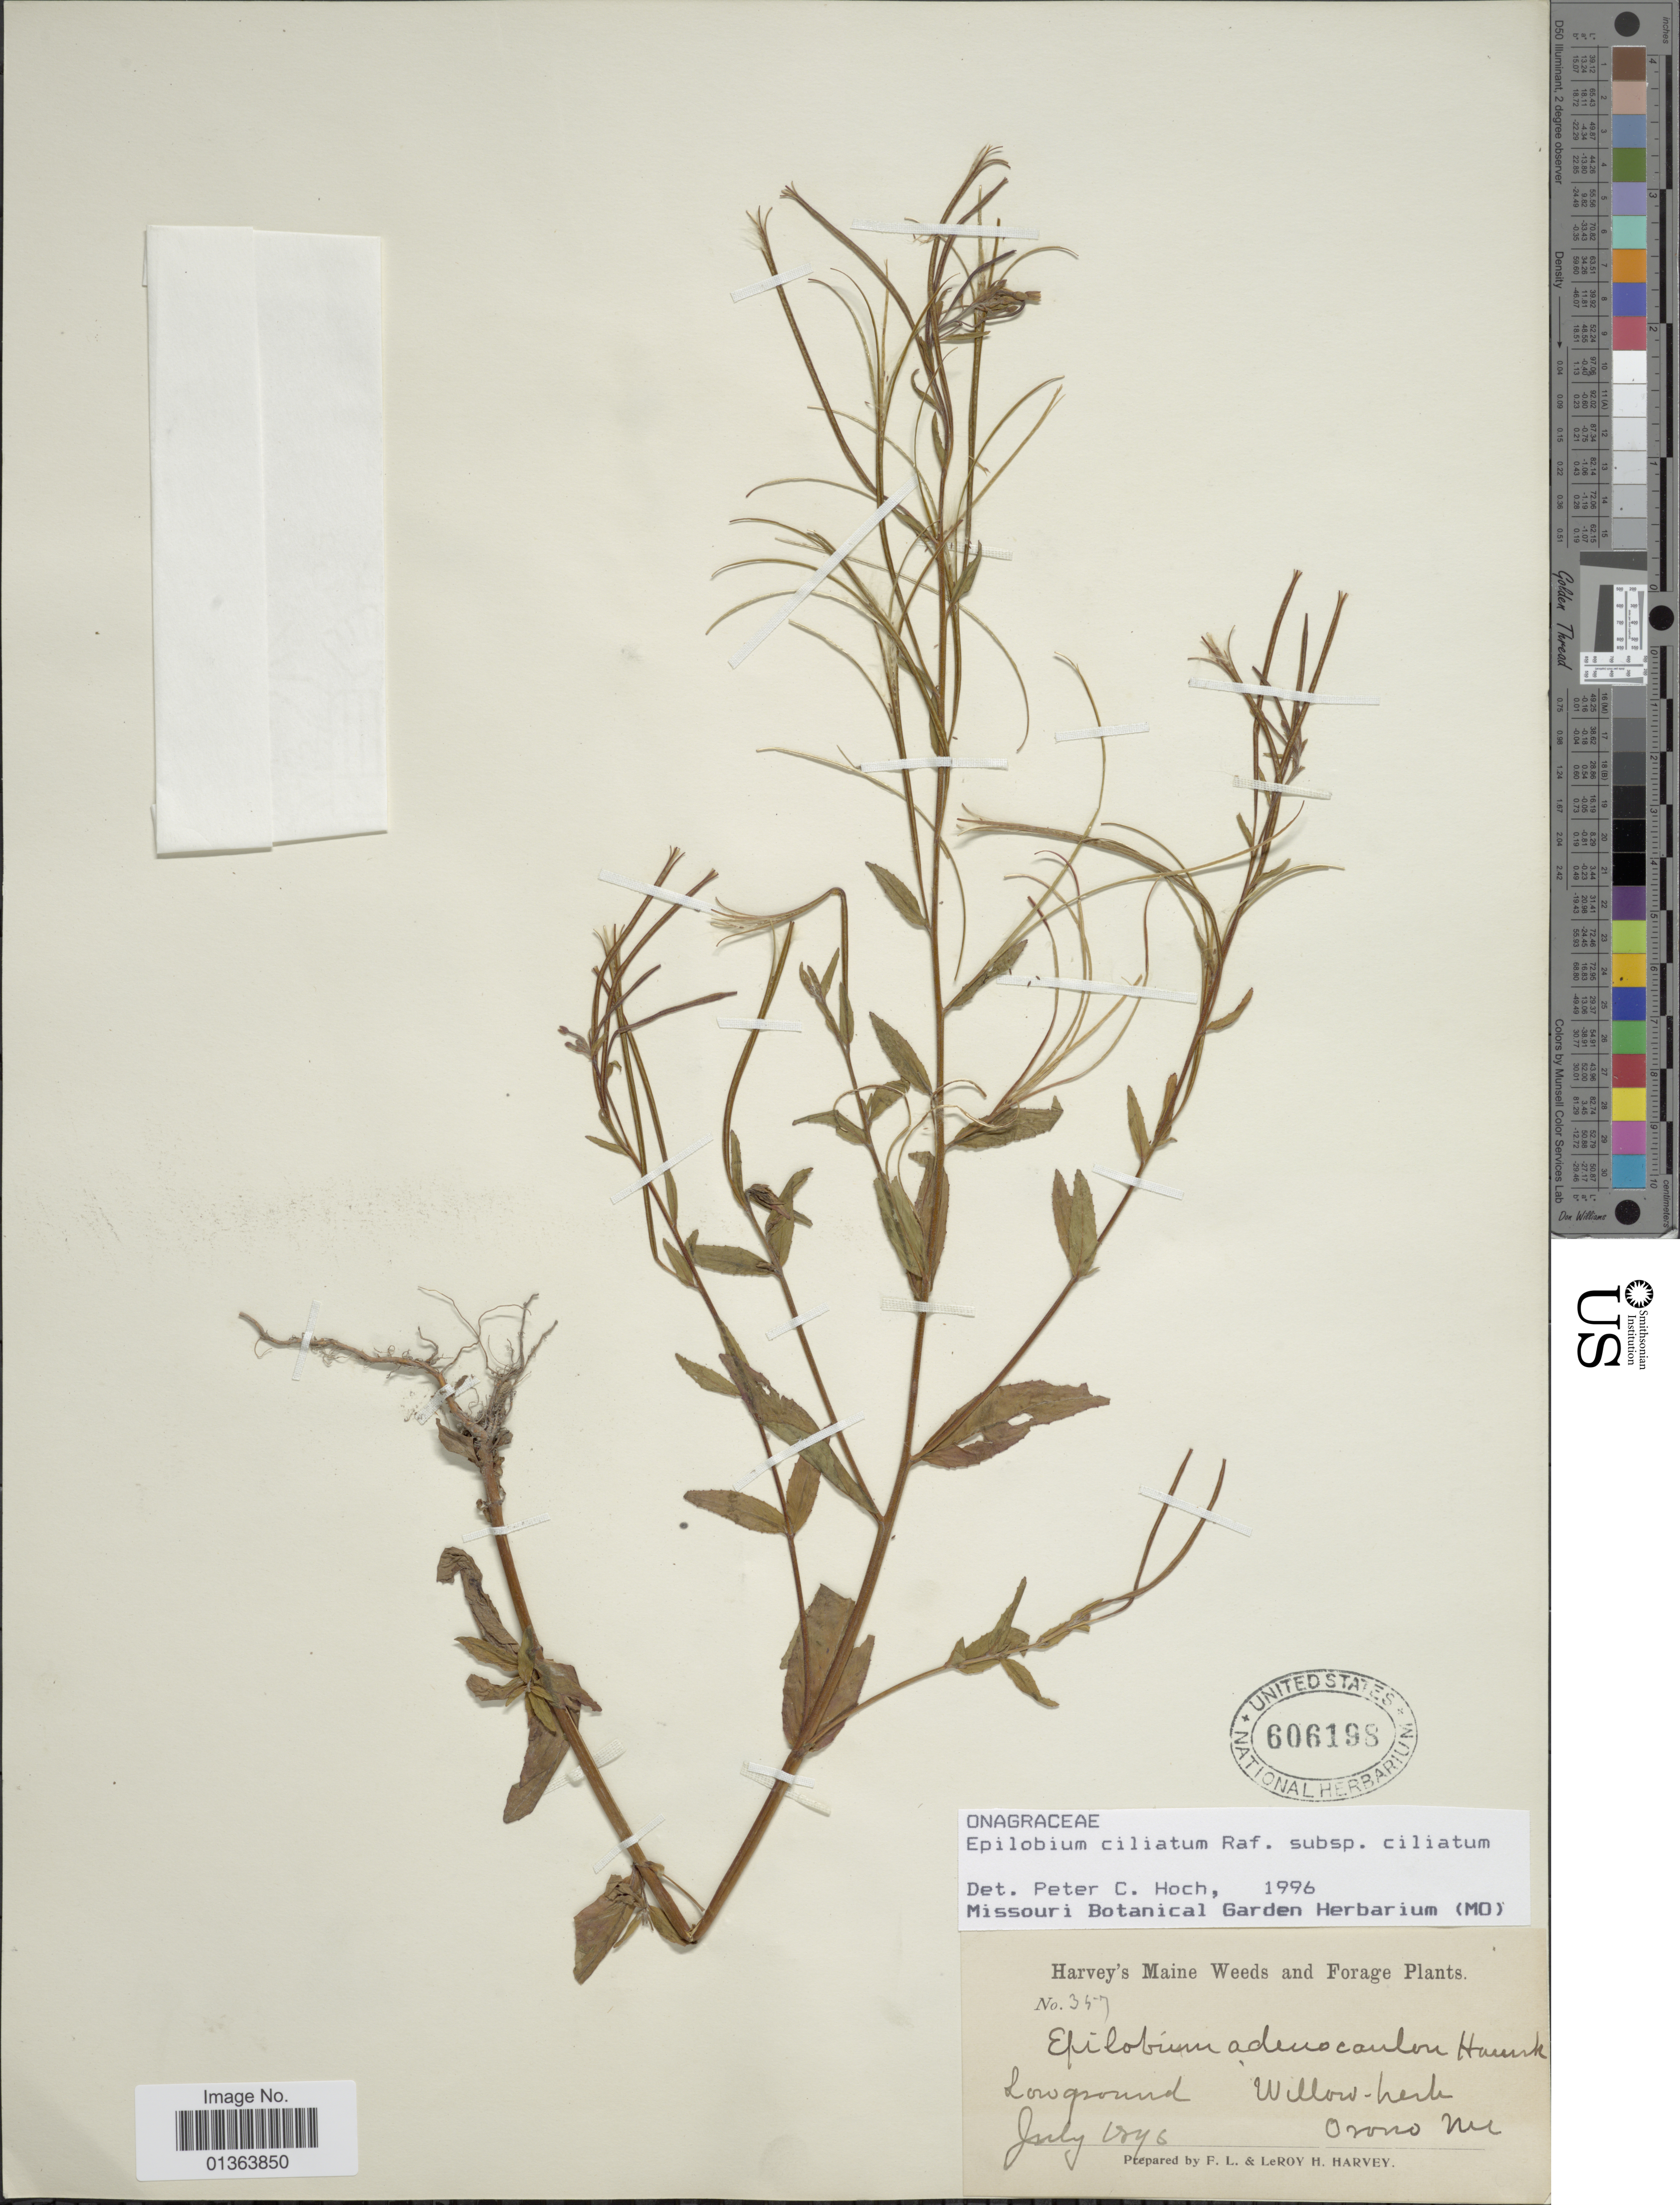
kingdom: Plantae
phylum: Tracheophyta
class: Magnoliopsida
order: Myrtales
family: Onagraceae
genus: Epilobium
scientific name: Epilobium ciliatum subsp. ciliatum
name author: Raf.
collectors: F. L. Harvey & L. H. Harvey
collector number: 357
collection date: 1846-07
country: United States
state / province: Maine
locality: Orono NU.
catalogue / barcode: US 606198